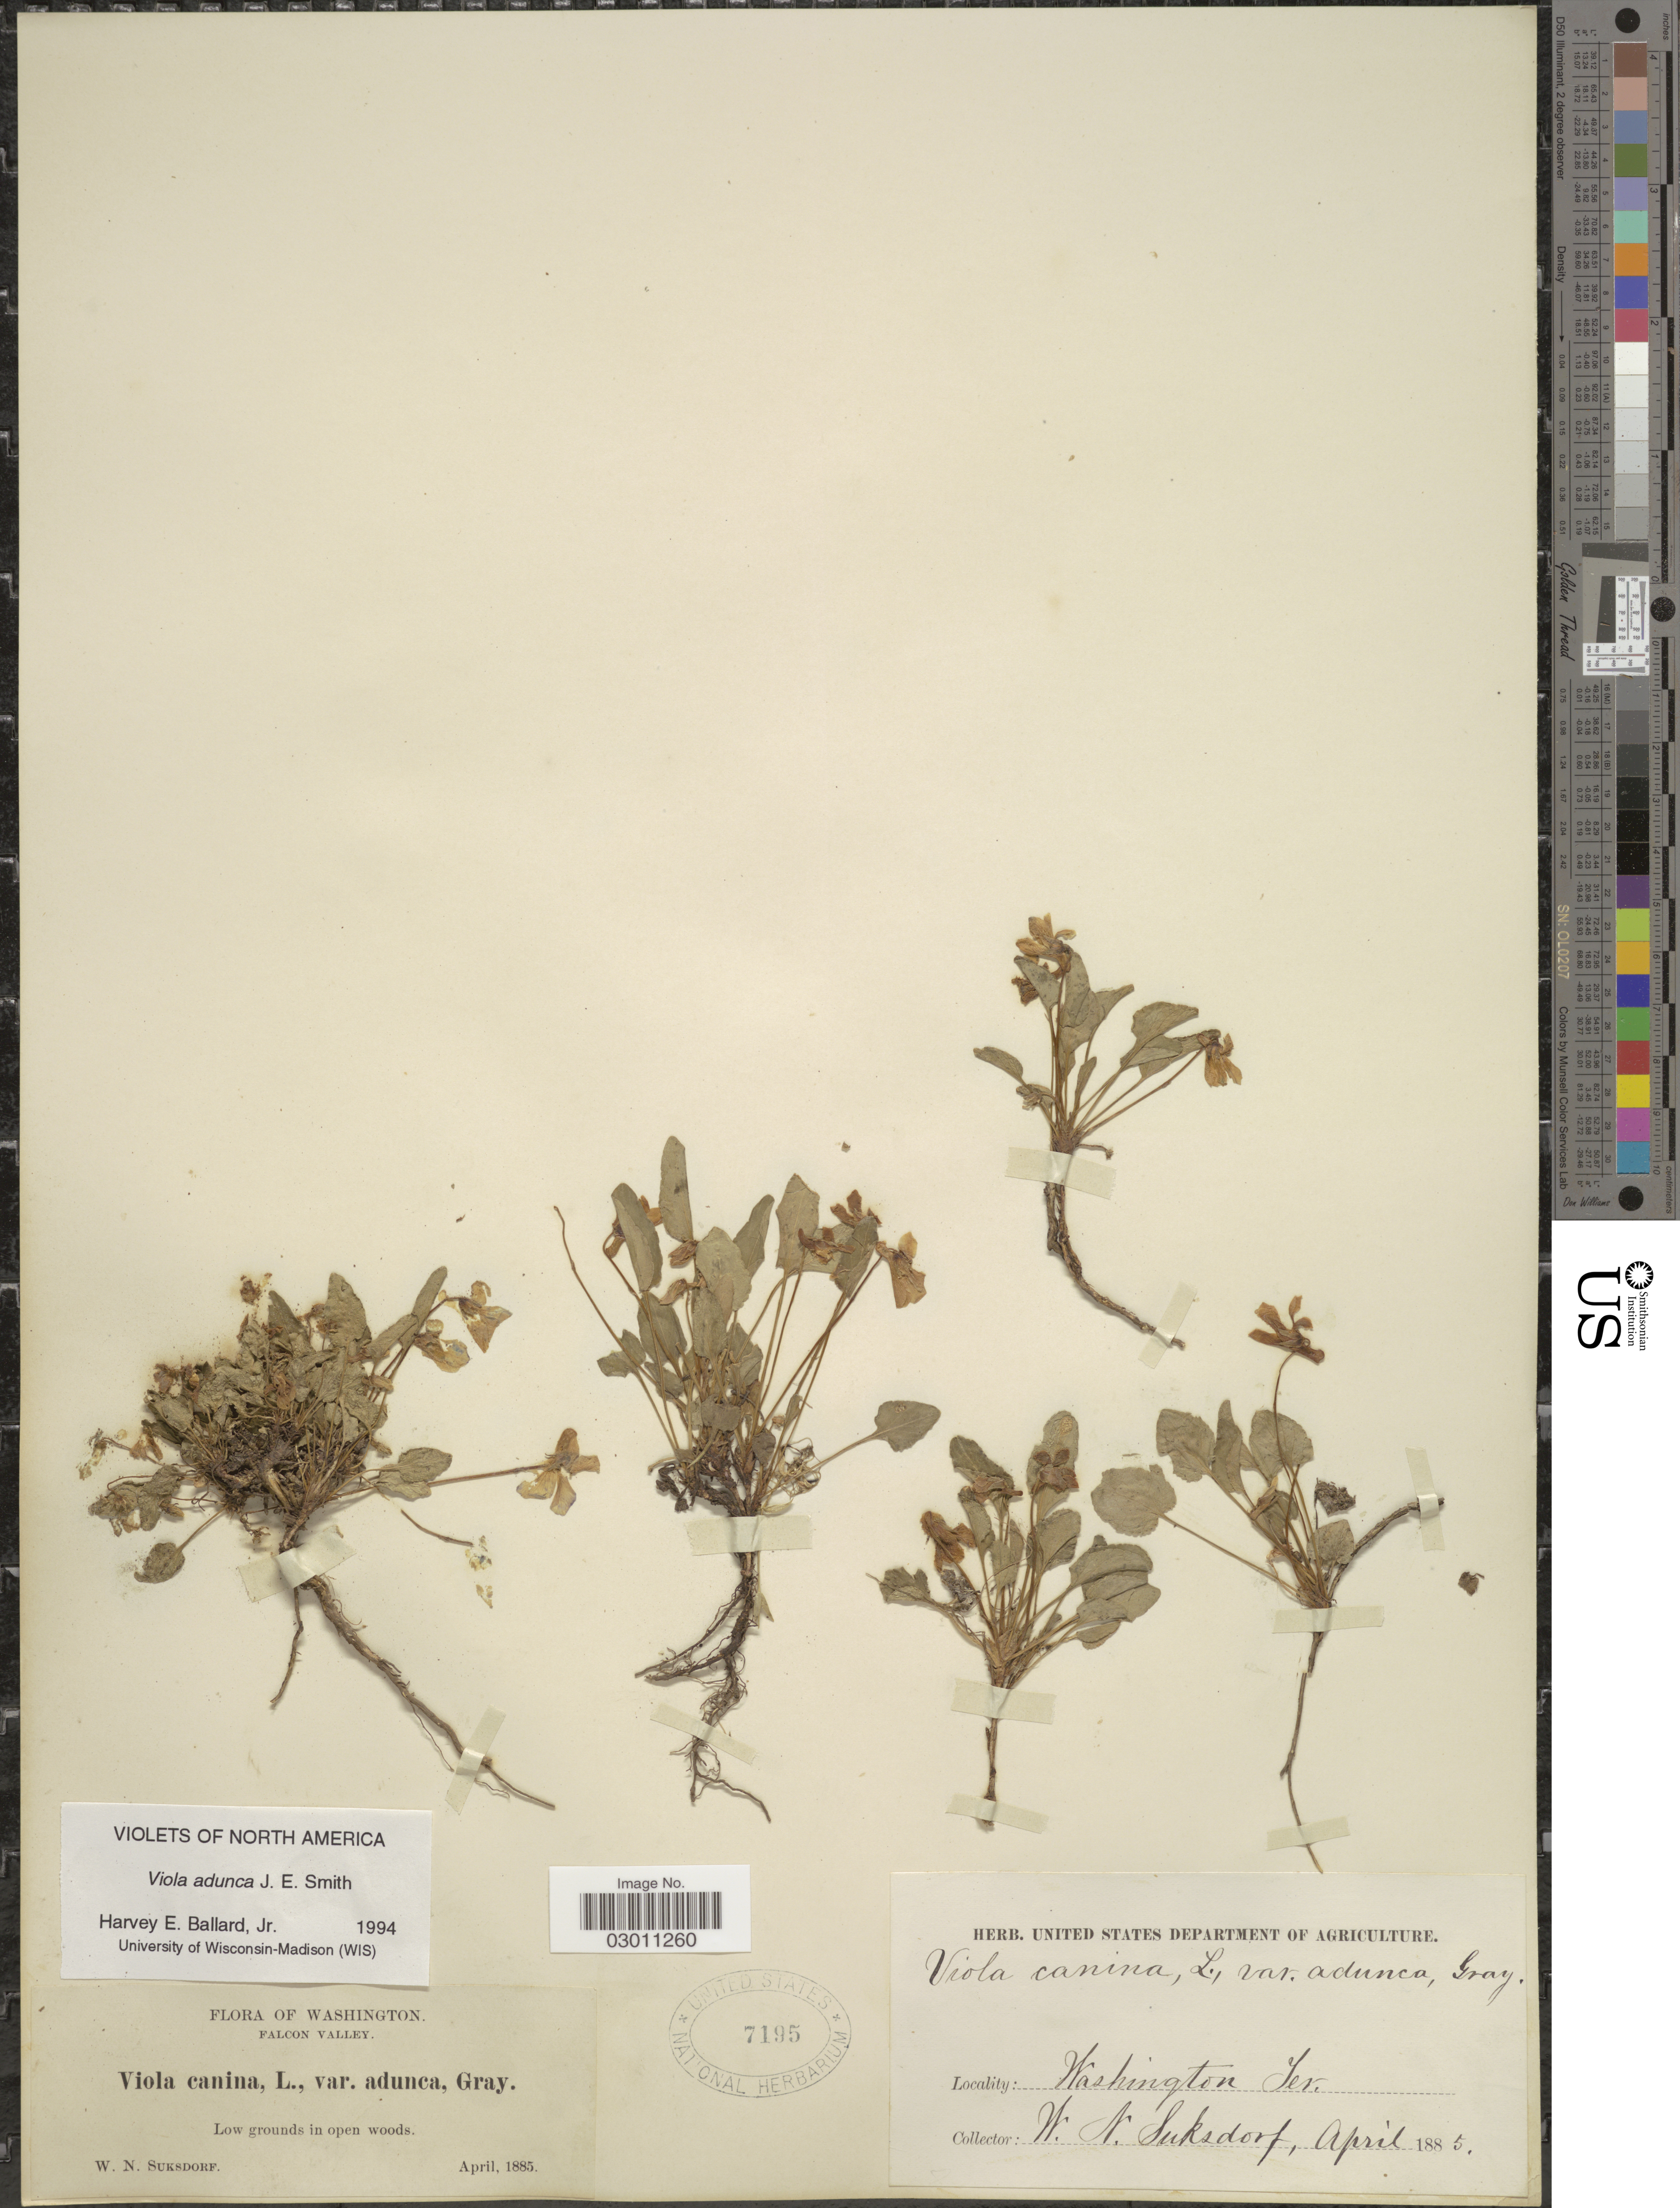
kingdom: Plantae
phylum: Tracheophyta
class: Magnoliopsida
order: Malpighiales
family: Violaceae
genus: Viola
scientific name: Viola adunca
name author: Sm.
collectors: W. N. Suksdorf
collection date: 1885-04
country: United States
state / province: Washington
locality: Falcon Valley. Washington Ter.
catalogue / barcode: US 7195